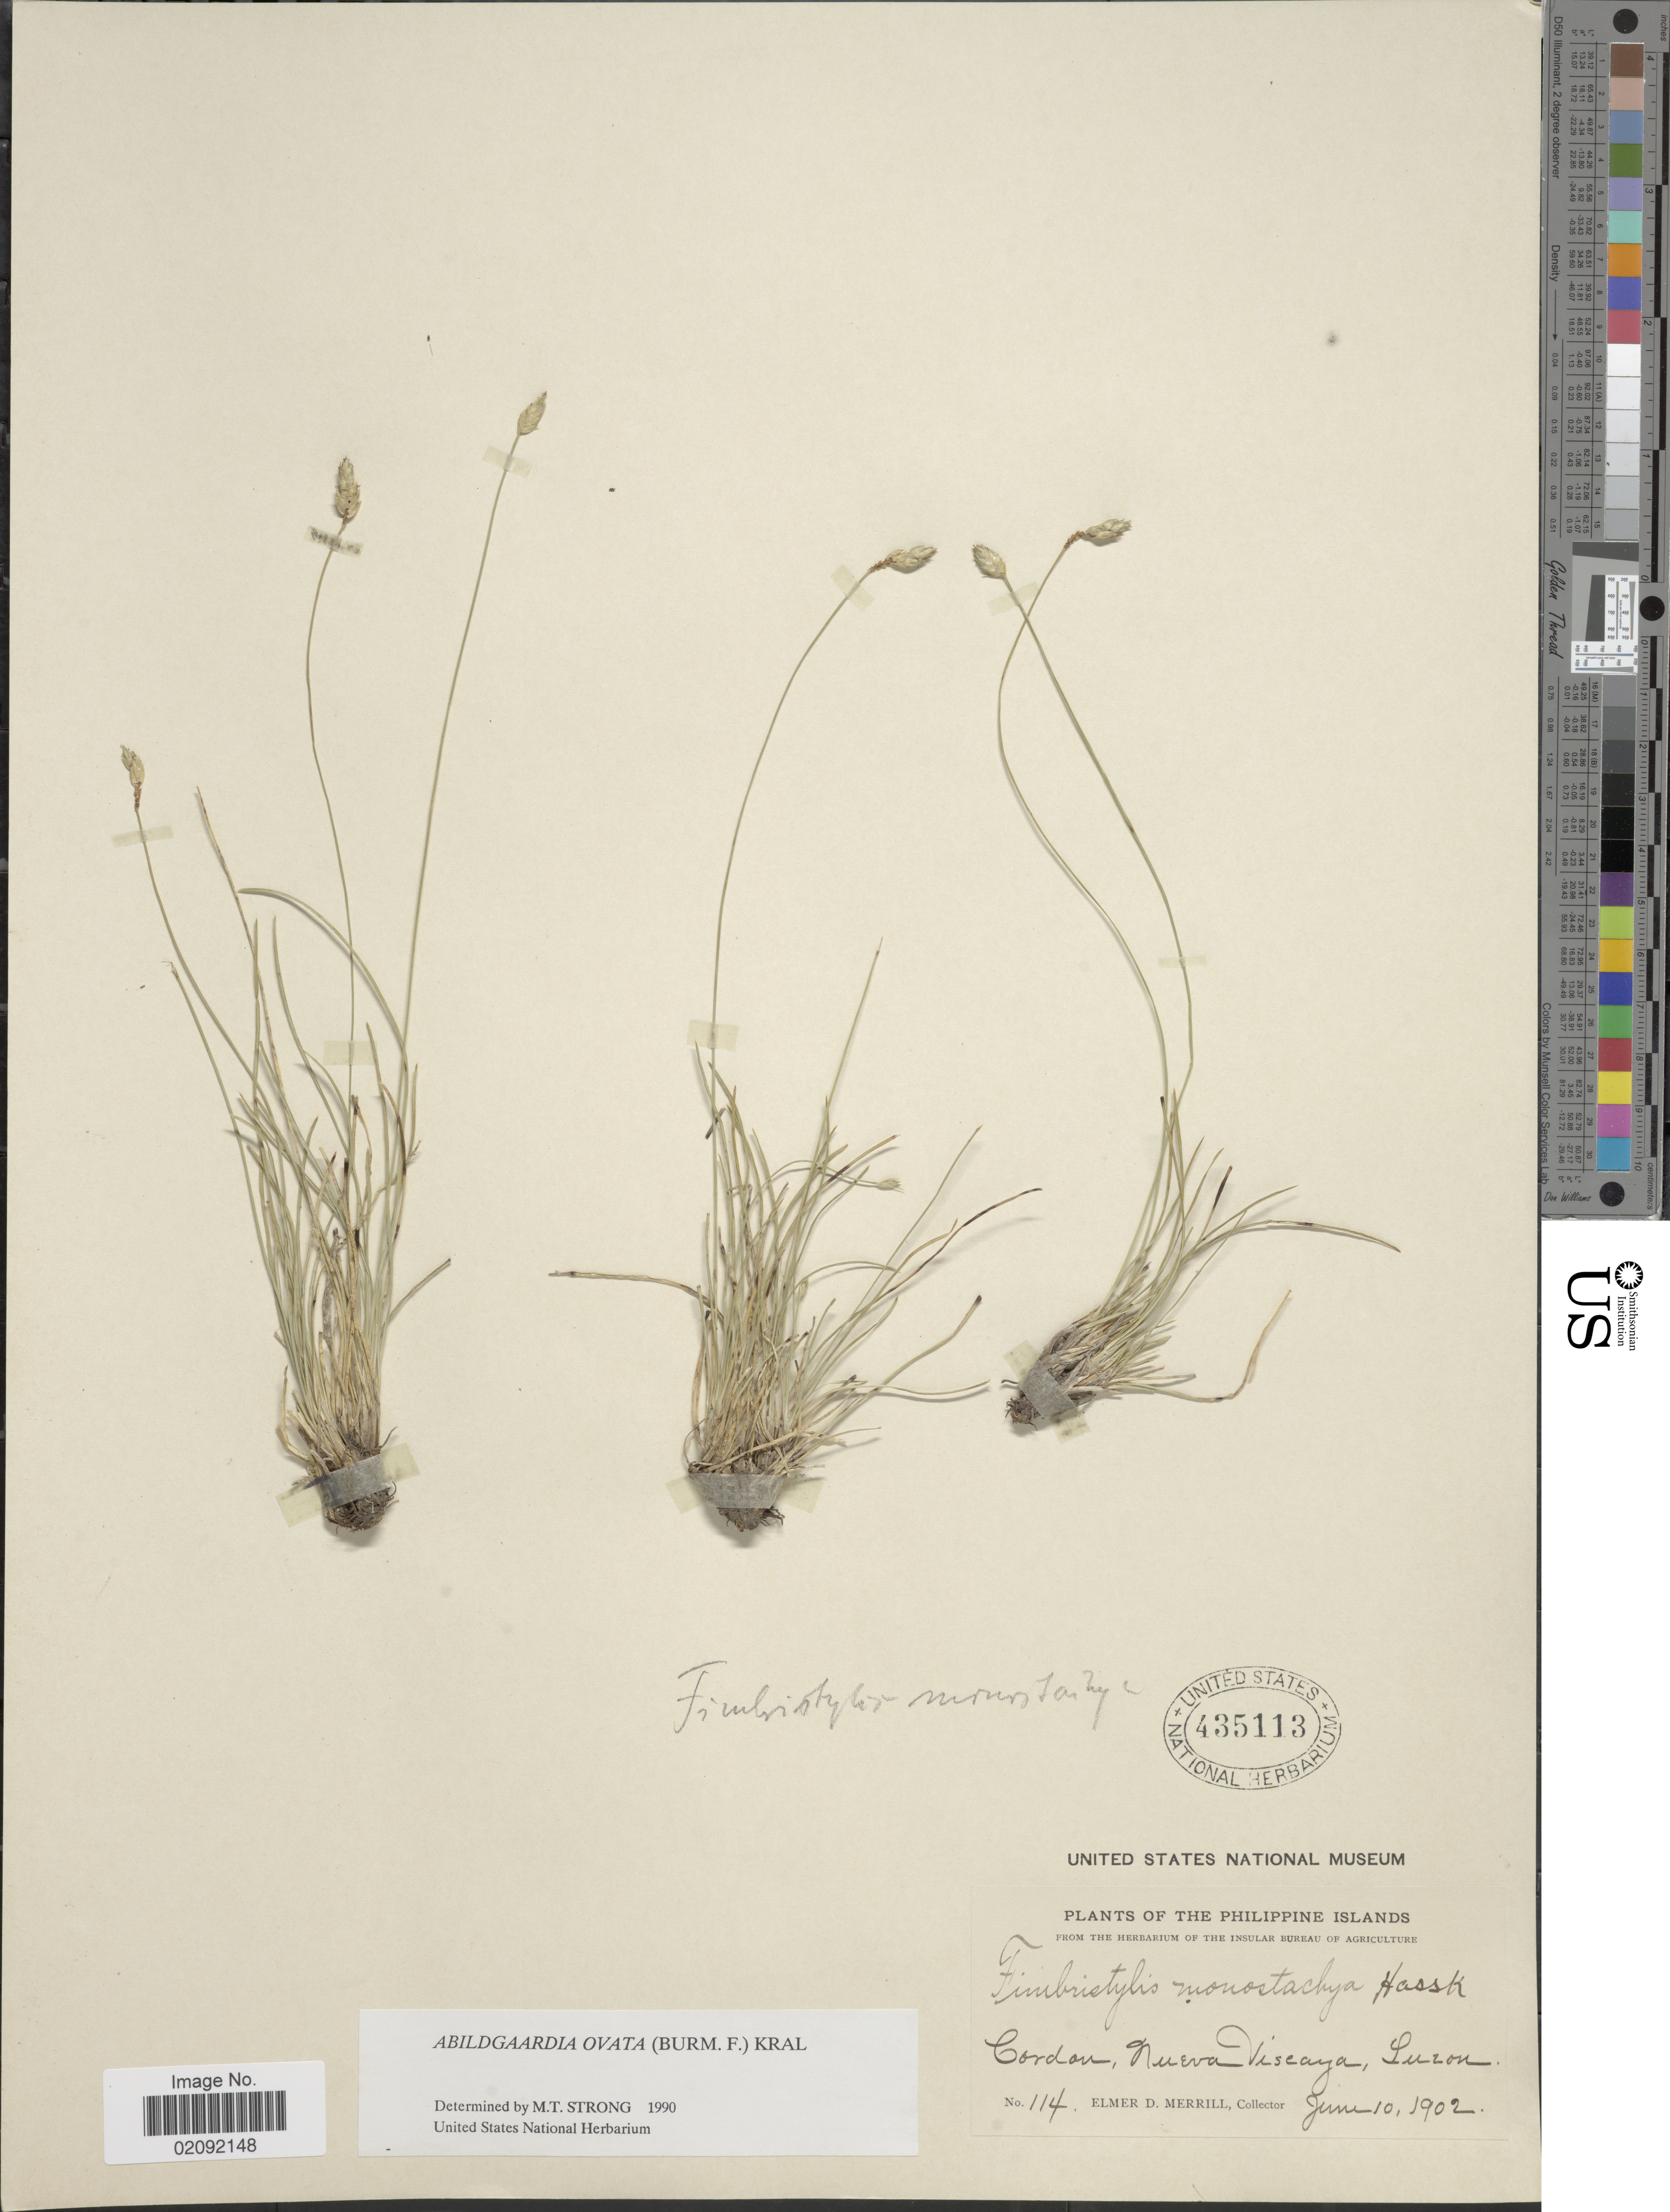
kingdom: Plantae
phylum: Tracheophyta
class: Liliopsida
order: Poales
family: Cyperaceae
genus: Abildgaardia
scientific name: Abildgaardia ovata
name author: (Burm. f.) Kral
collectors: E. D. Merrill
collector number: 114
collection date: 1902-06-10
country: Philippines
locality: Cordon, Nueva Viscaya, Luzon.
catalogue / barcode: US 435113